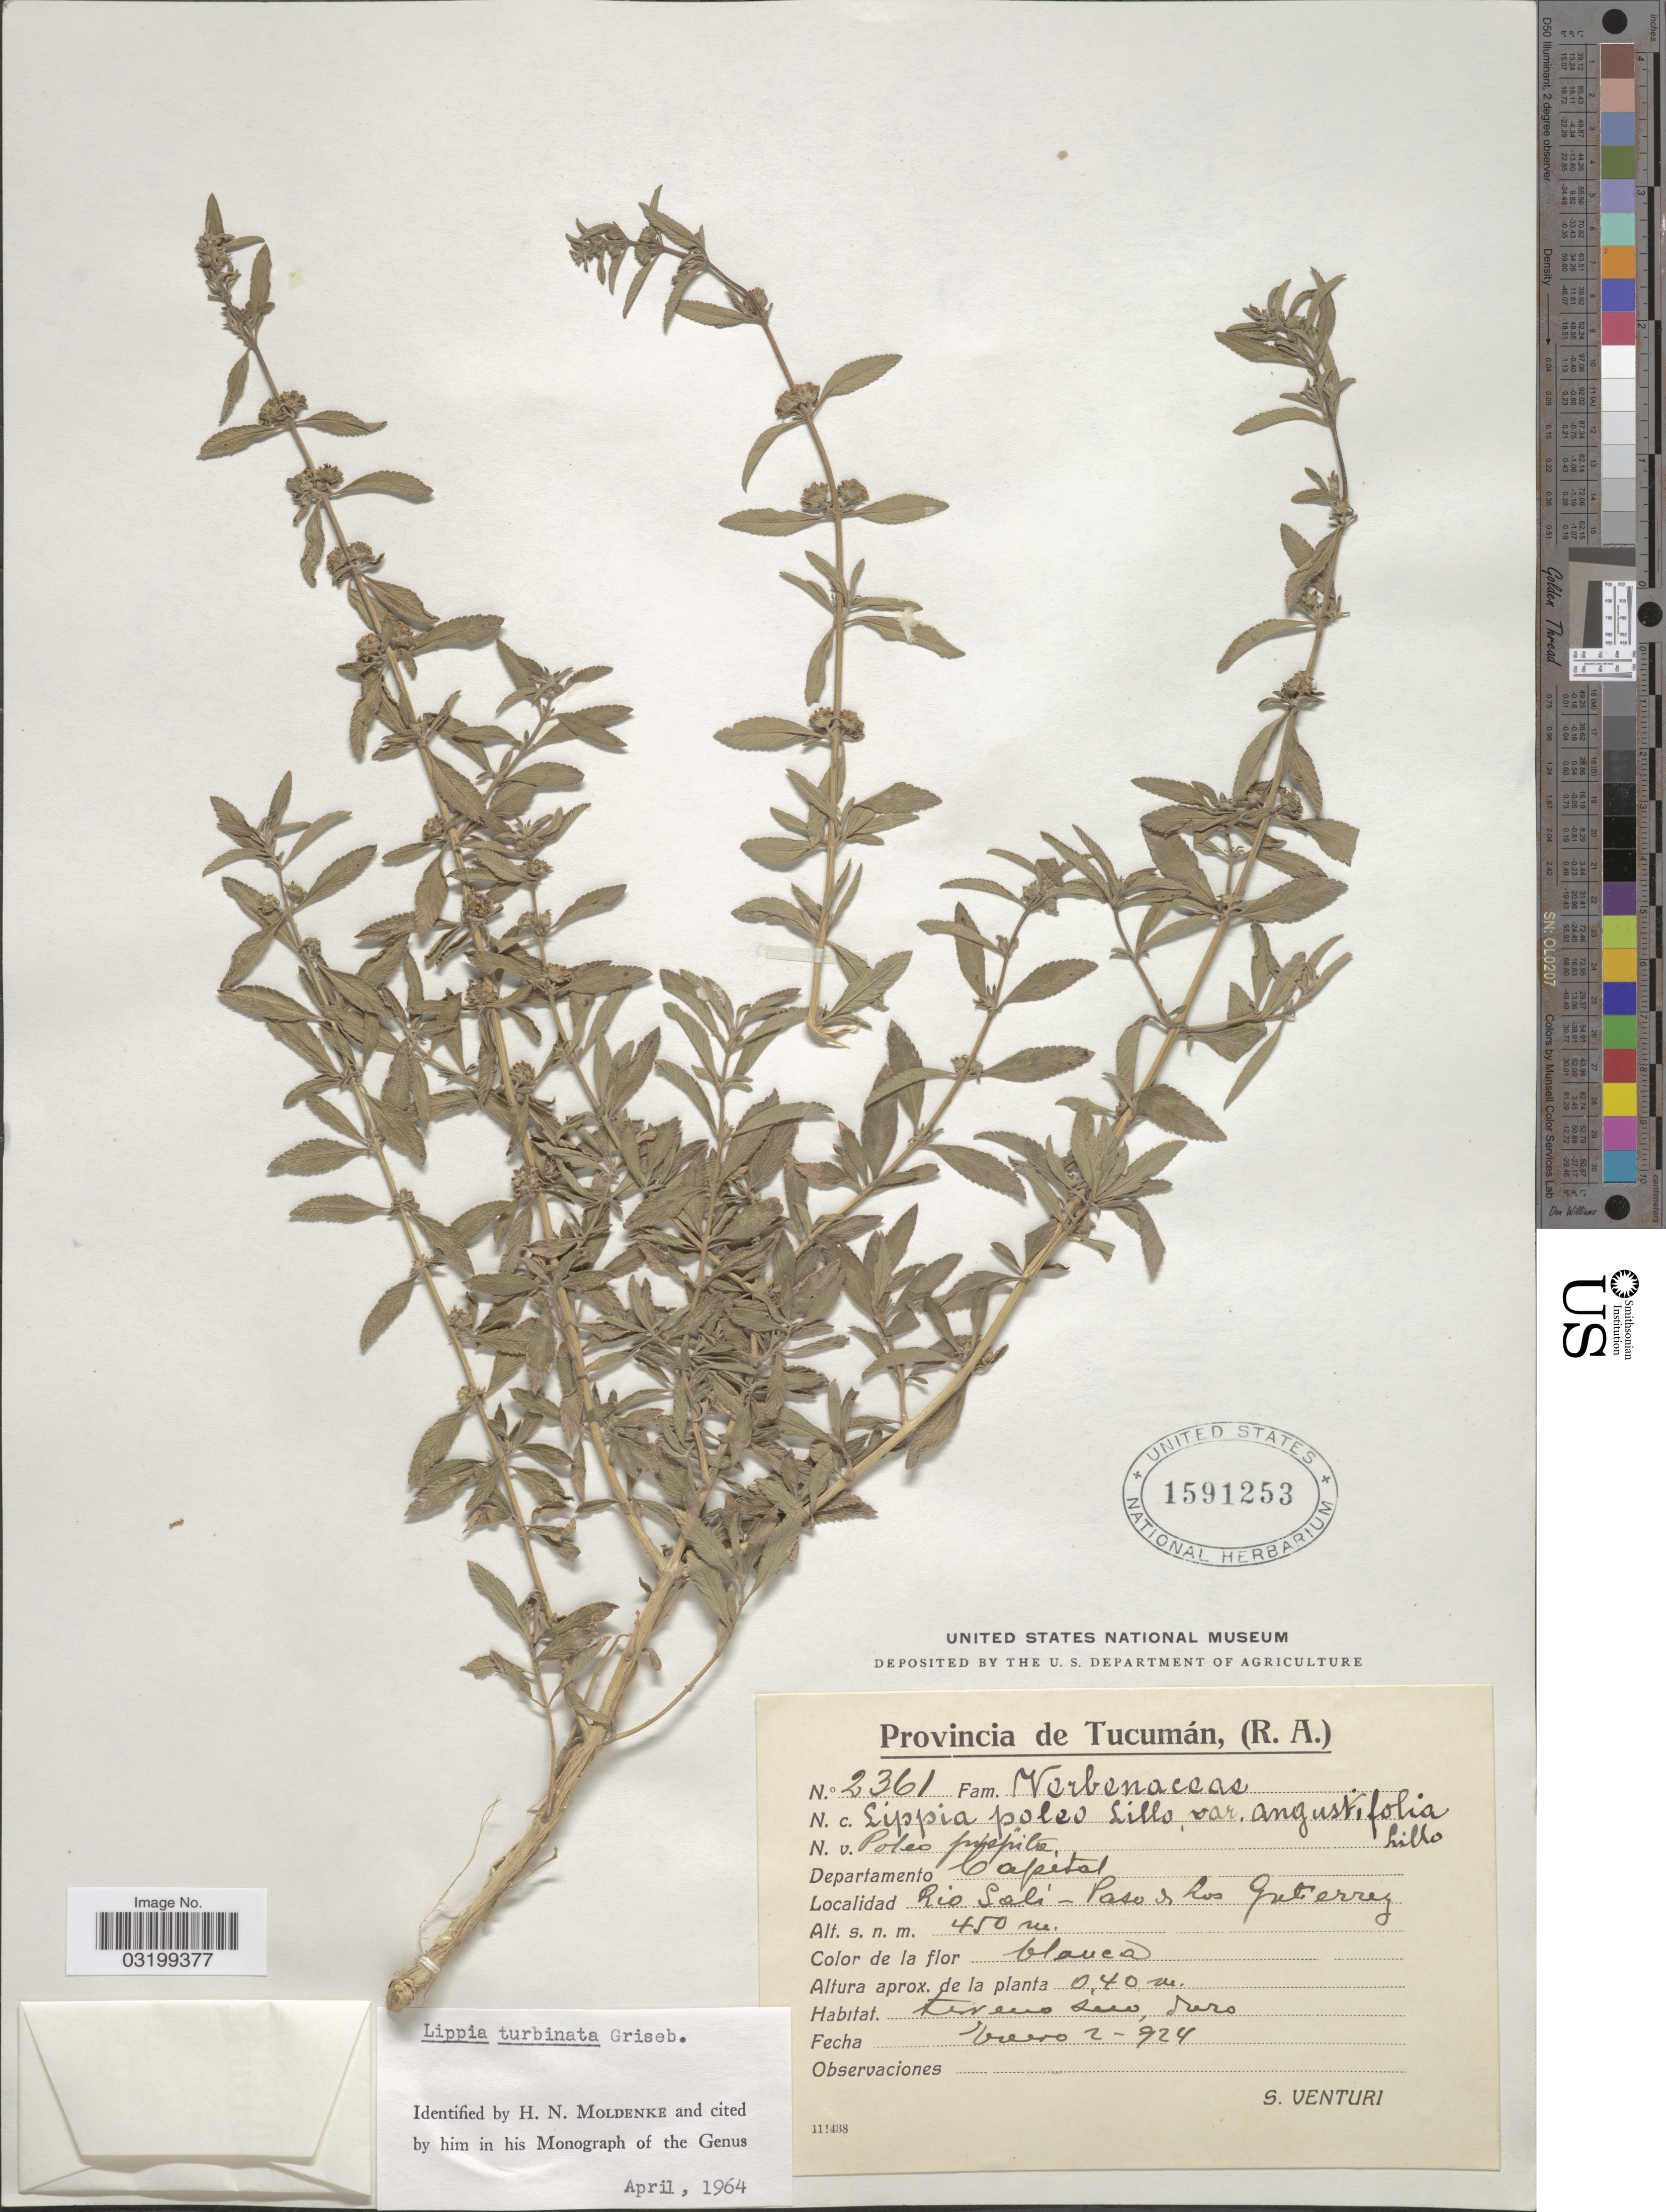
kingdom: Plantae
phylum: Tracheophyta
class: Magnoliopsida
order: Lamiales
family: Verbenaceae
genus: Lippia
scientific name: Lippia turbinata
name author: Griseb.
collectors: S. Venturi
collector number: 2361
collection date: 1924-01-02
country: Argentina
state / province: Tucuman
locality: Departamento Capital. Rio Sali-Paso de Los Gutierrez.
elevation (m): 450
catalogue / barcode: US 1591253